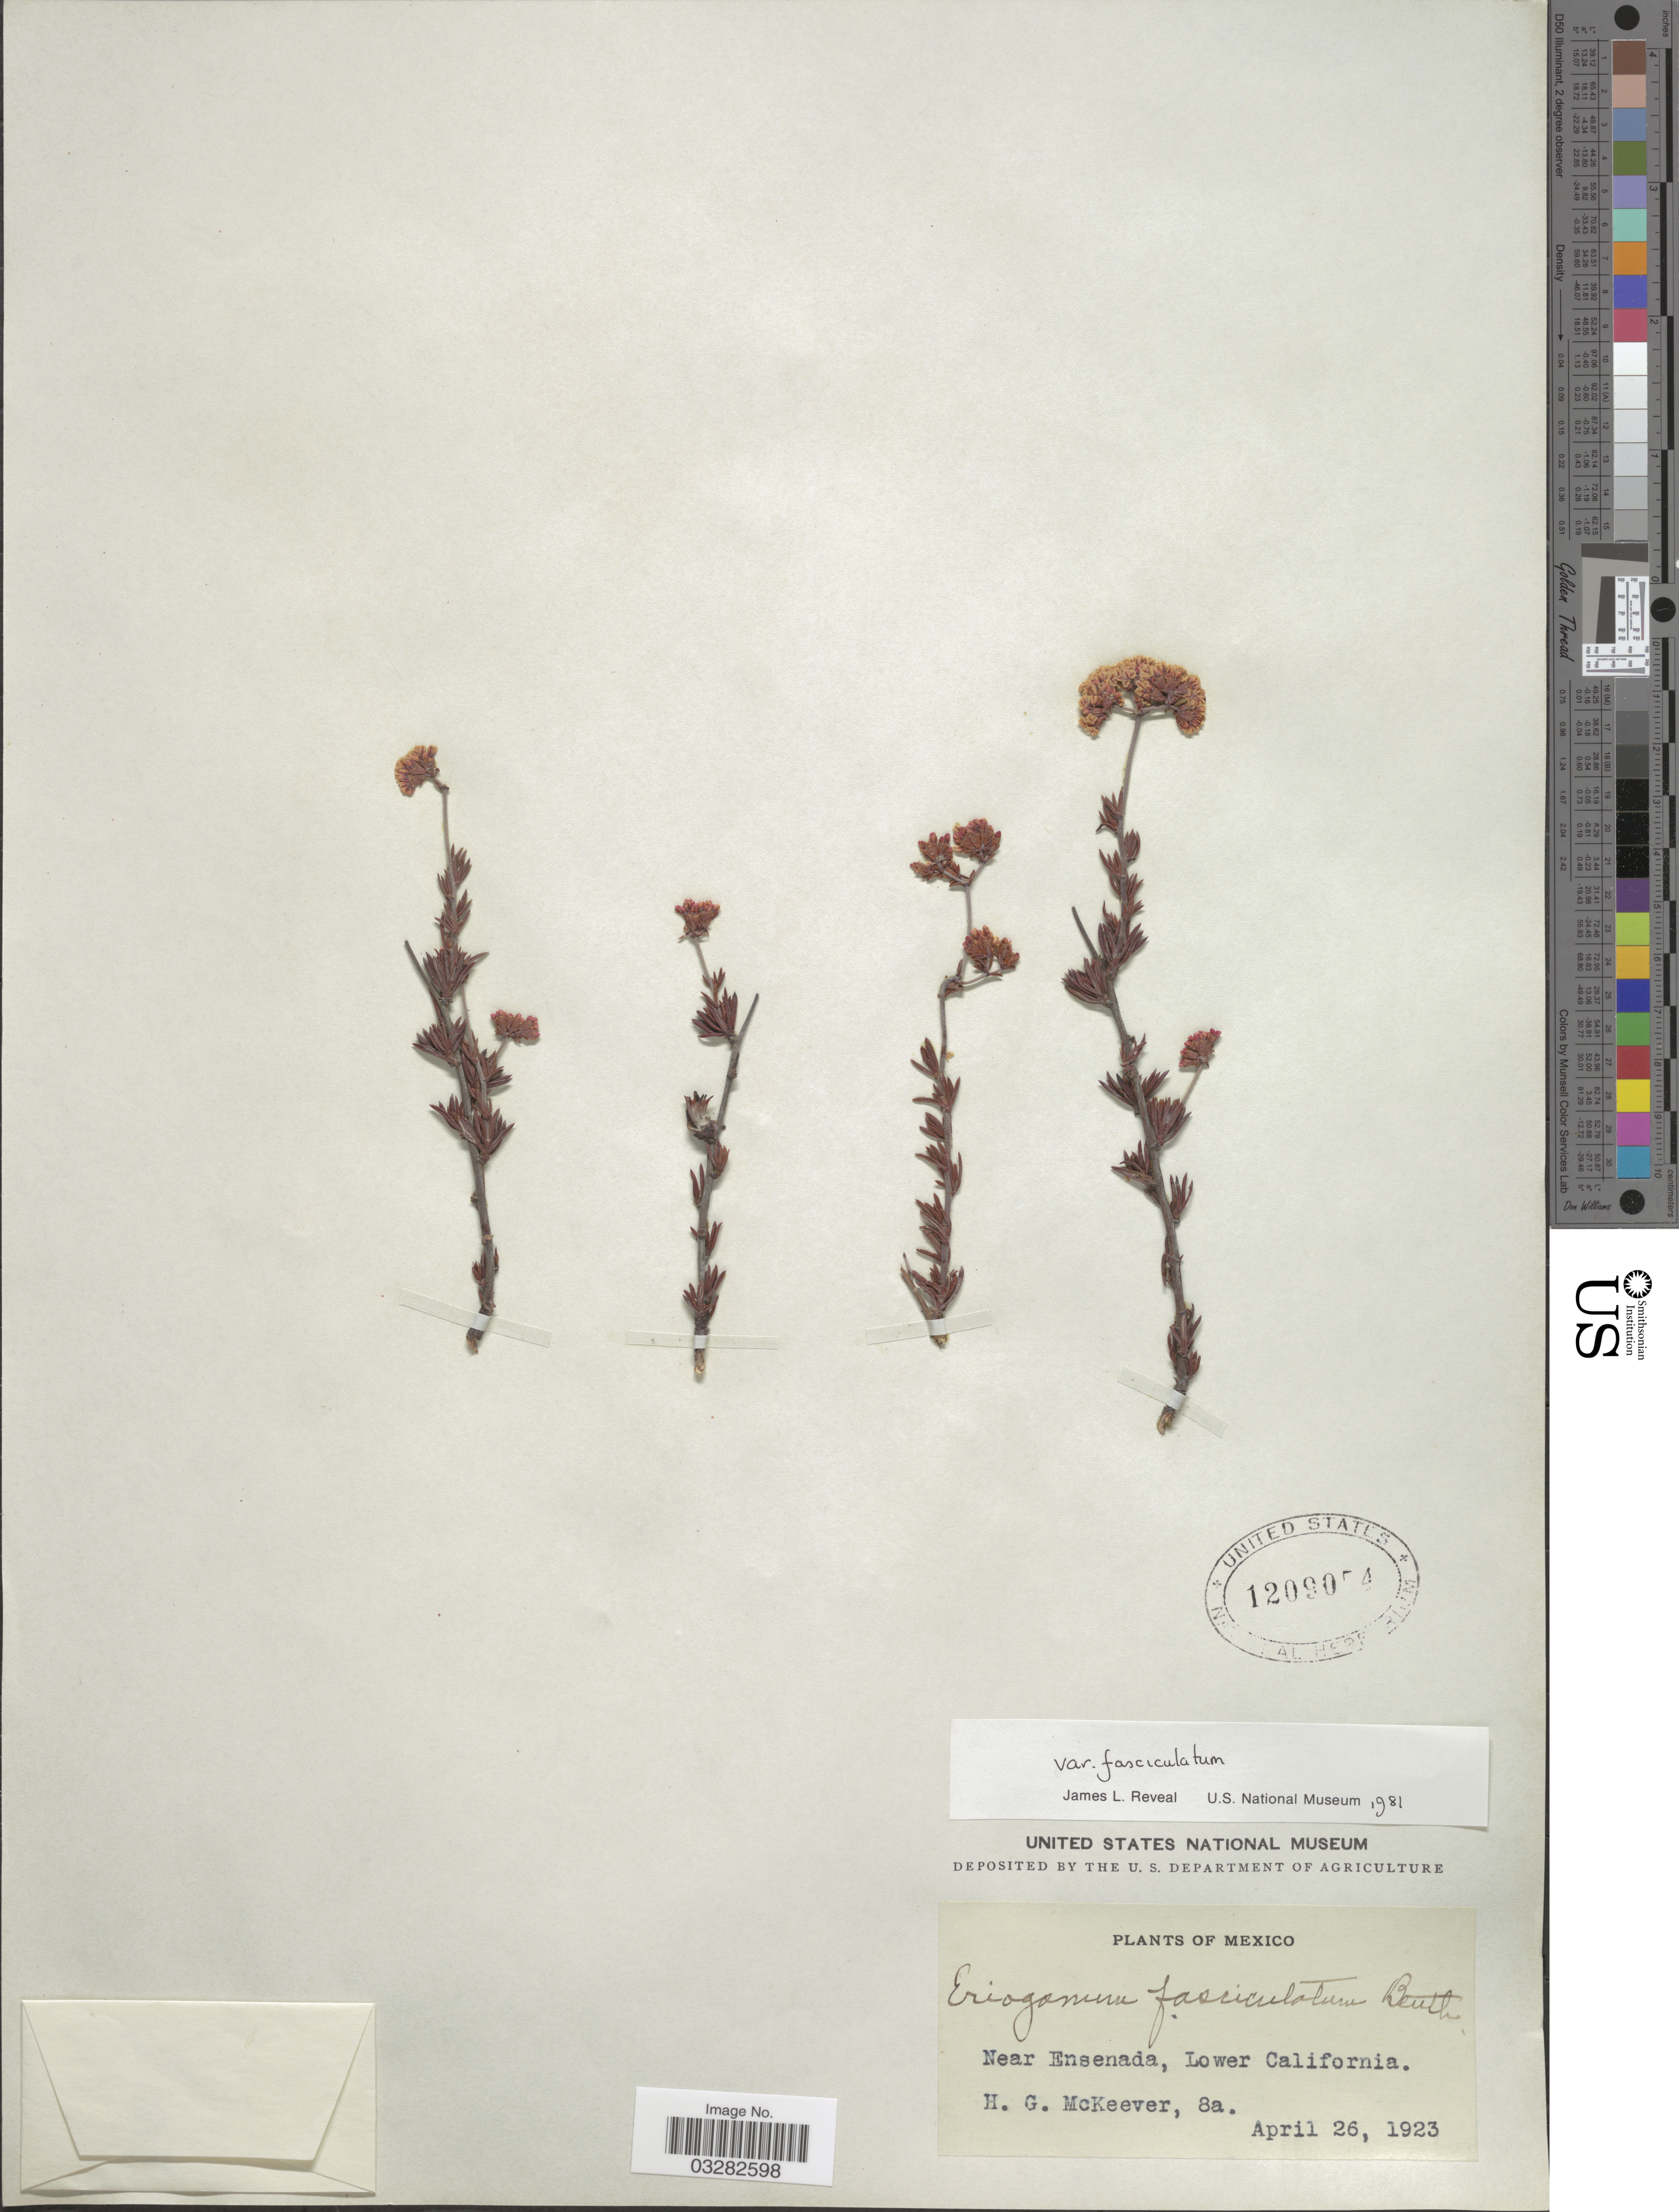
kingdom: Plantae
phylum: Tracheophyta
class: Magnoliopsida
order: Caryophyllales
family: Polygonaceae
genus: Eriogonum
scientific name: Eriogonum fasciculatum var. fasciculatum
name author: Benth.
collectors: H. McKeever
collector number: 8a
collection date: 1923-04-26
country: Mexico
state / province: Baja California Norte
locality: Near Ensenada, Lower California.